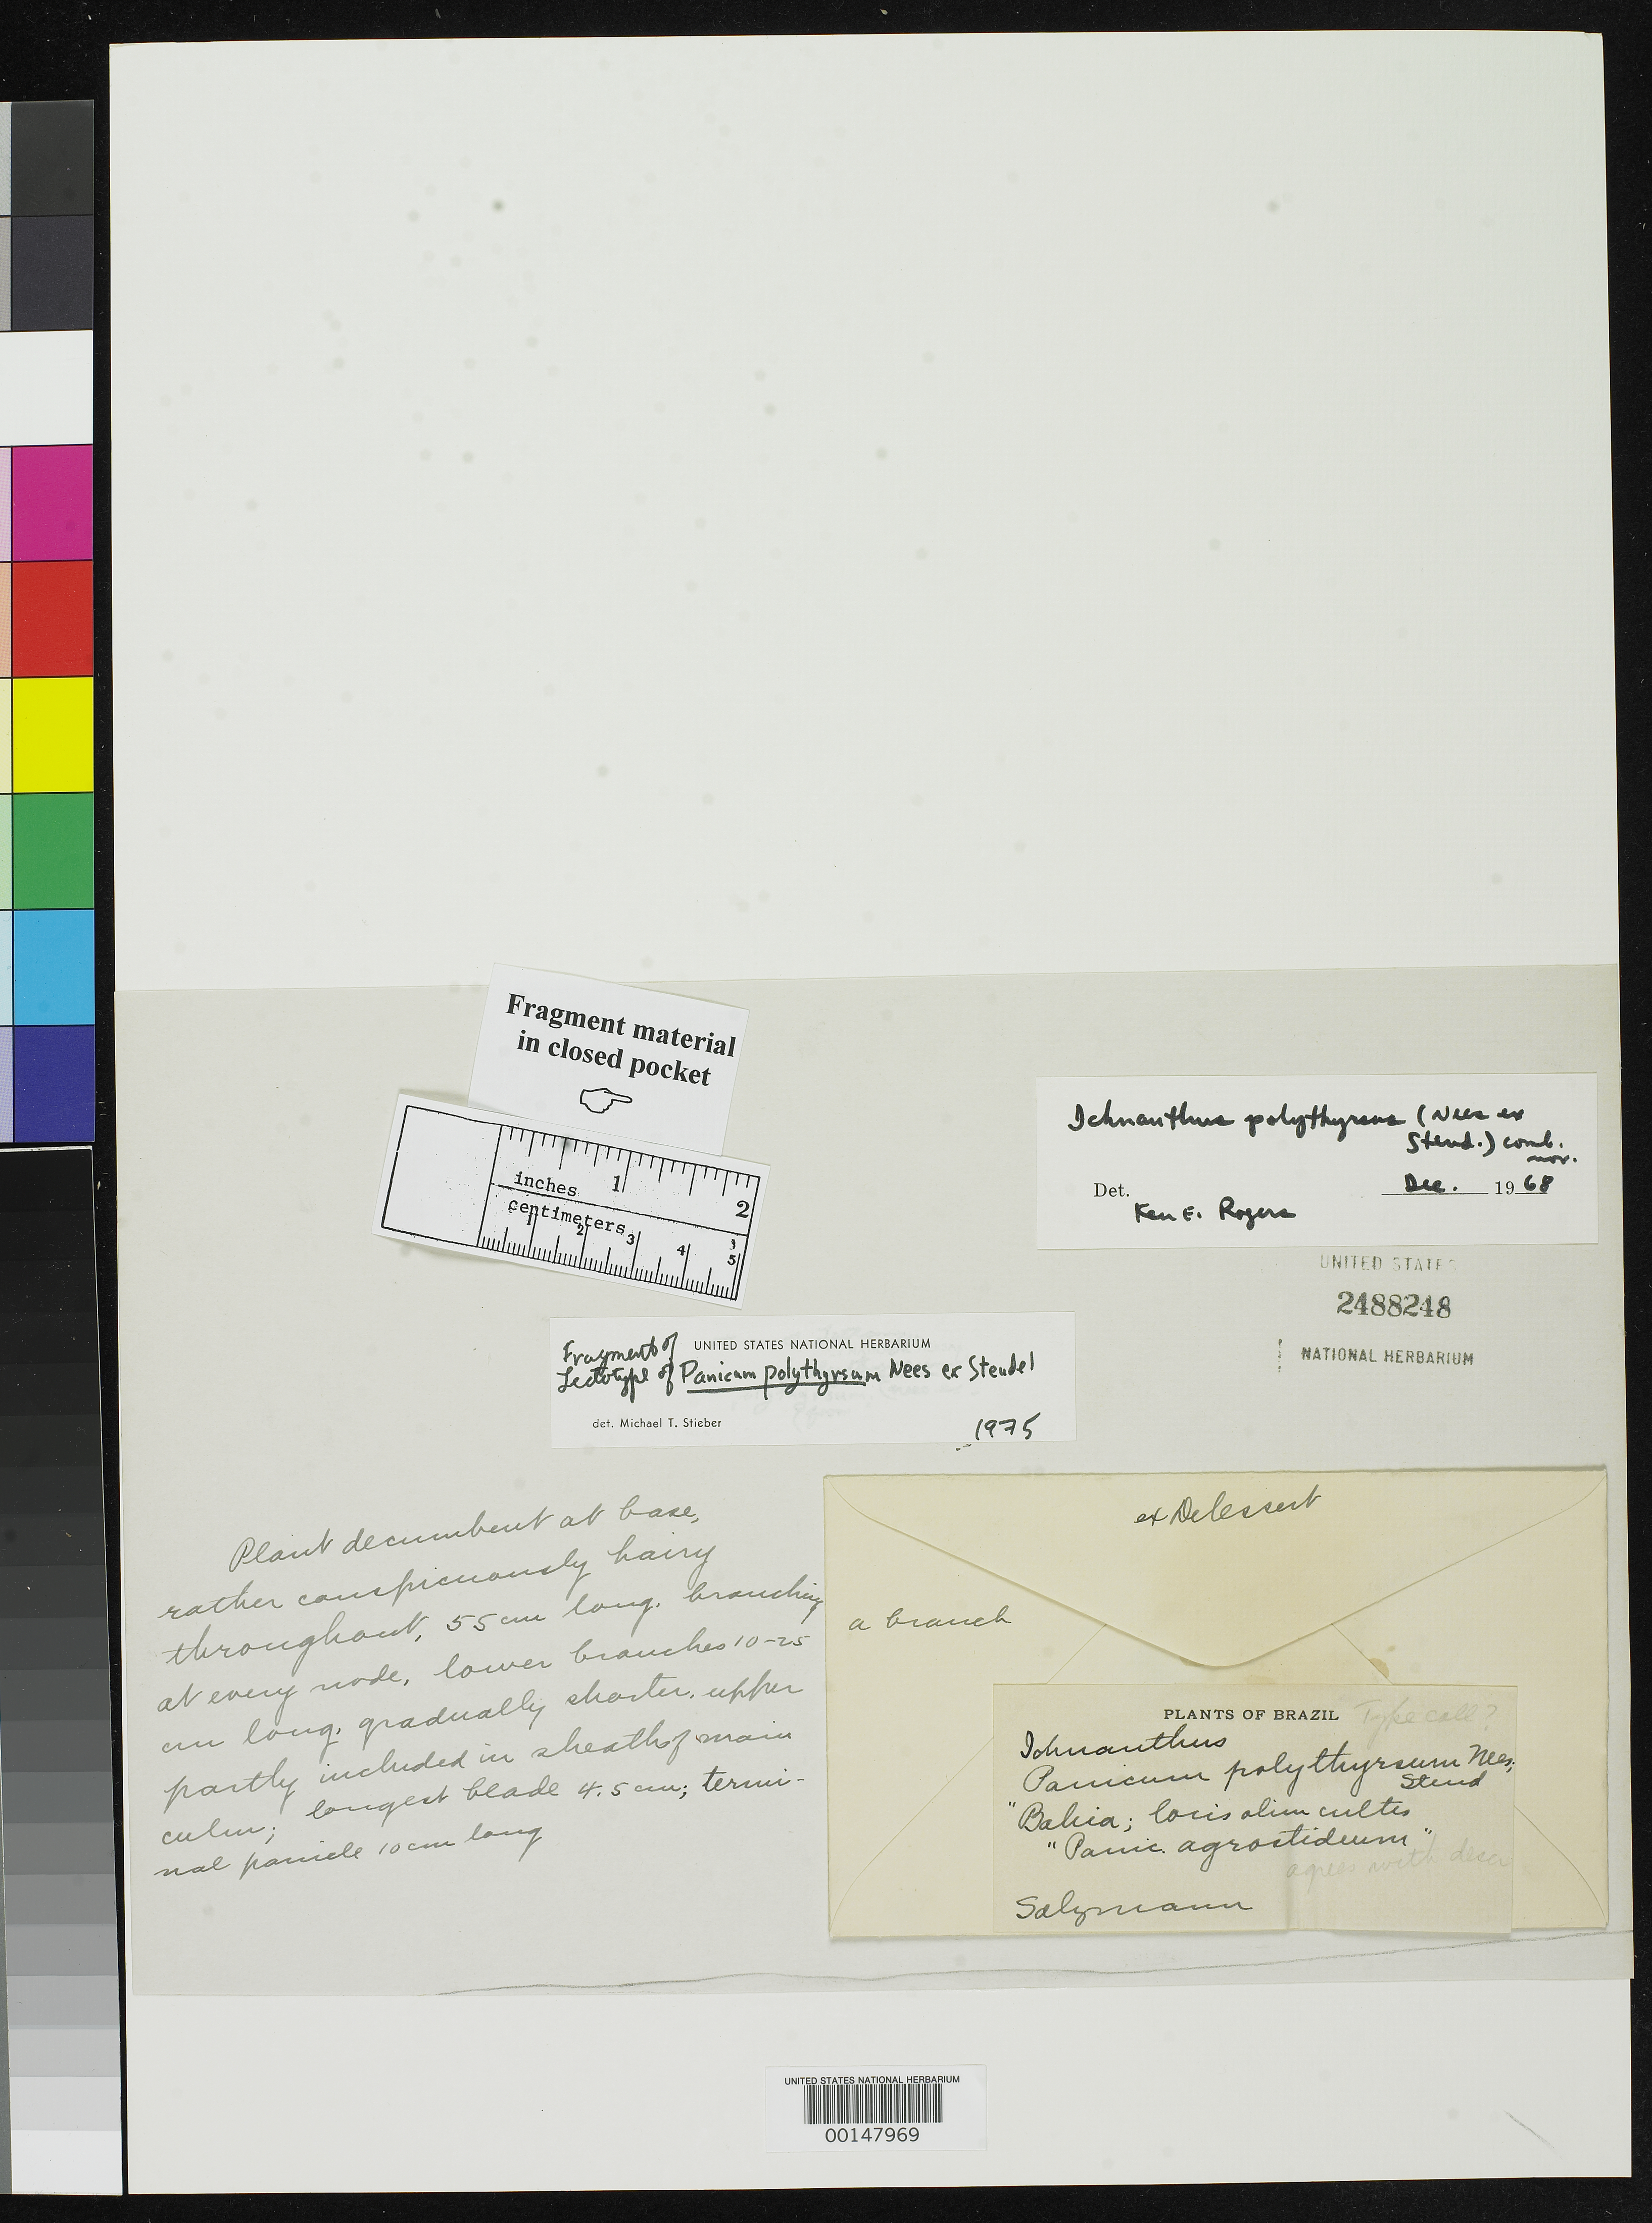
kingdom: Plantae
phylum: Tracheophyta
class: Liliopsida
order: Poales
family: Poaceae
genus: Panicum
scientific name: Panicum polythyrsum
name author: Nees ex Steud.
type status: Type Fragment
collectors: P. Salzmann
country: Brazil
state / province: Bahia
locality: North of Esplanda city on road to Jaquera.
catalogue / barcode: US 2488248